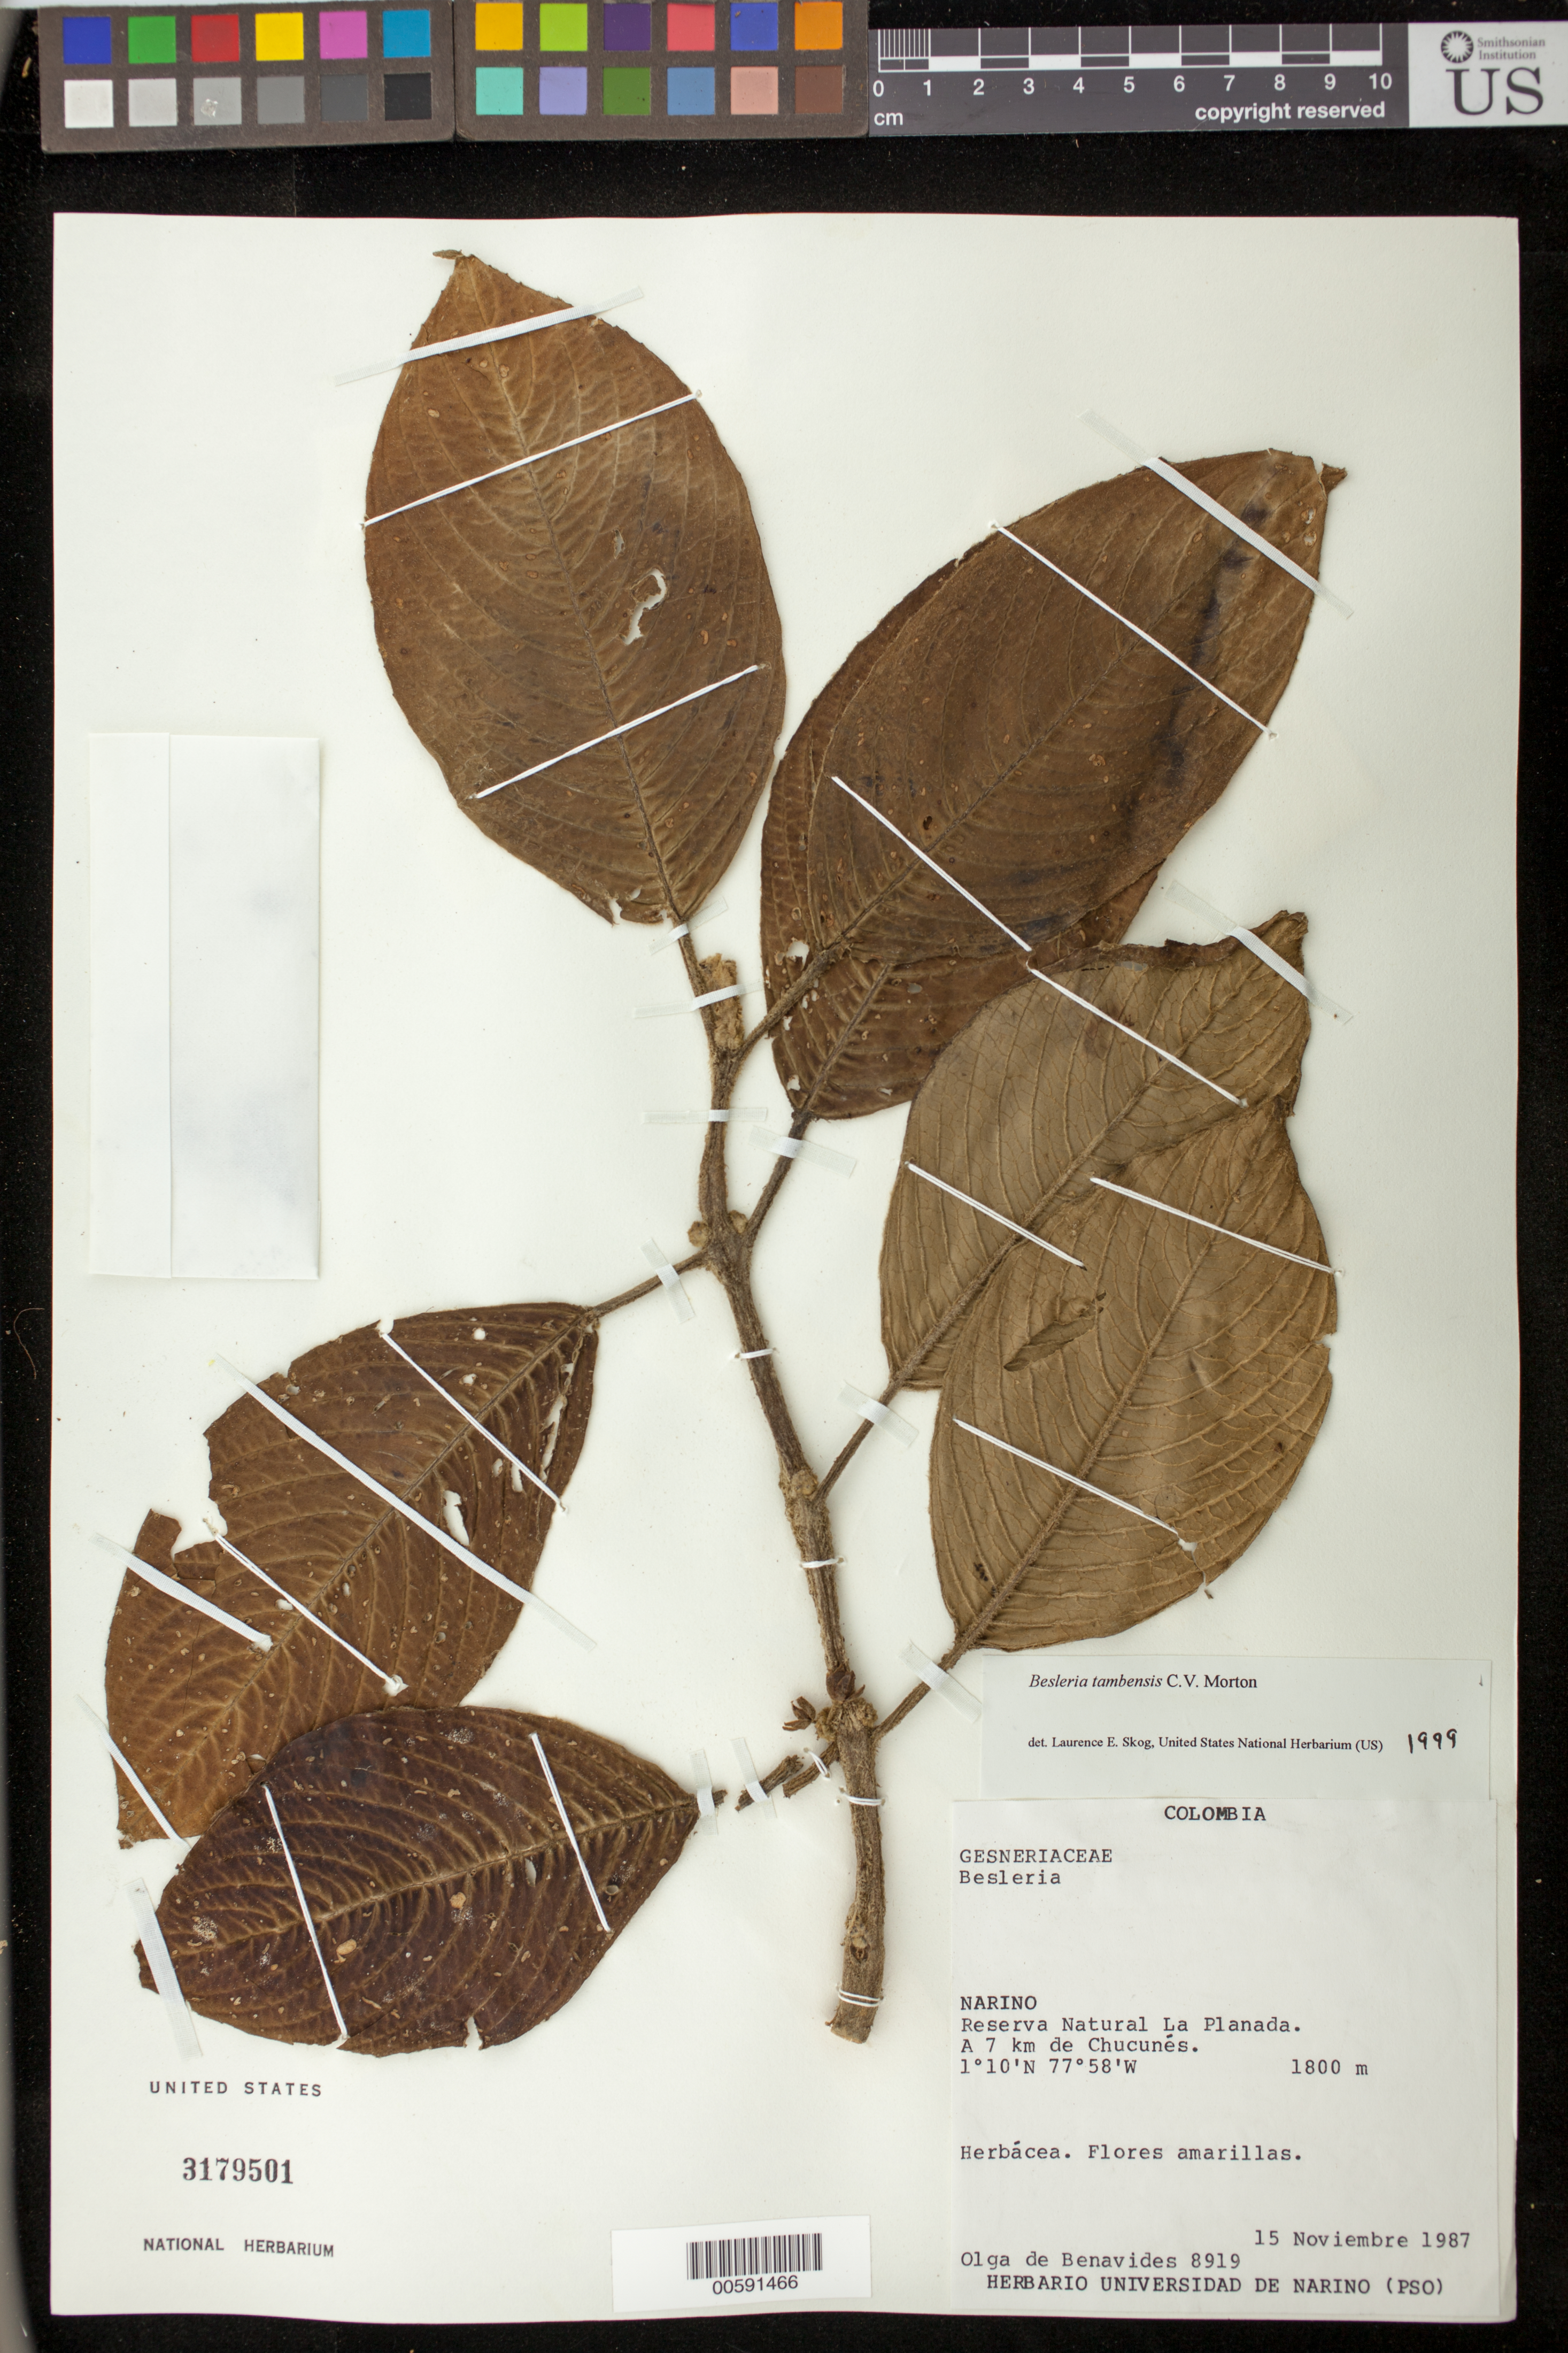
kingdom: Plantae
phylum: Tracheophyta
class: Magnoliopsida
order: Lamiales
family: Gesneriaceae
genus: Besleria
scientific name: Besleria tambensis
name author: C.V. Morton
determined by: Skog, Laurence E.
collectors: Olga S. de Benavides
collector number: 8919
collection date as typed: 15 Nov 1987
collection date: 1987-11-15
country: Colombia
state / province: Nariño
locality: Reserva Natural La Planada. A 7 km de Chucunés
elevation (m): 1800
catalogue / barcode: US 3179501